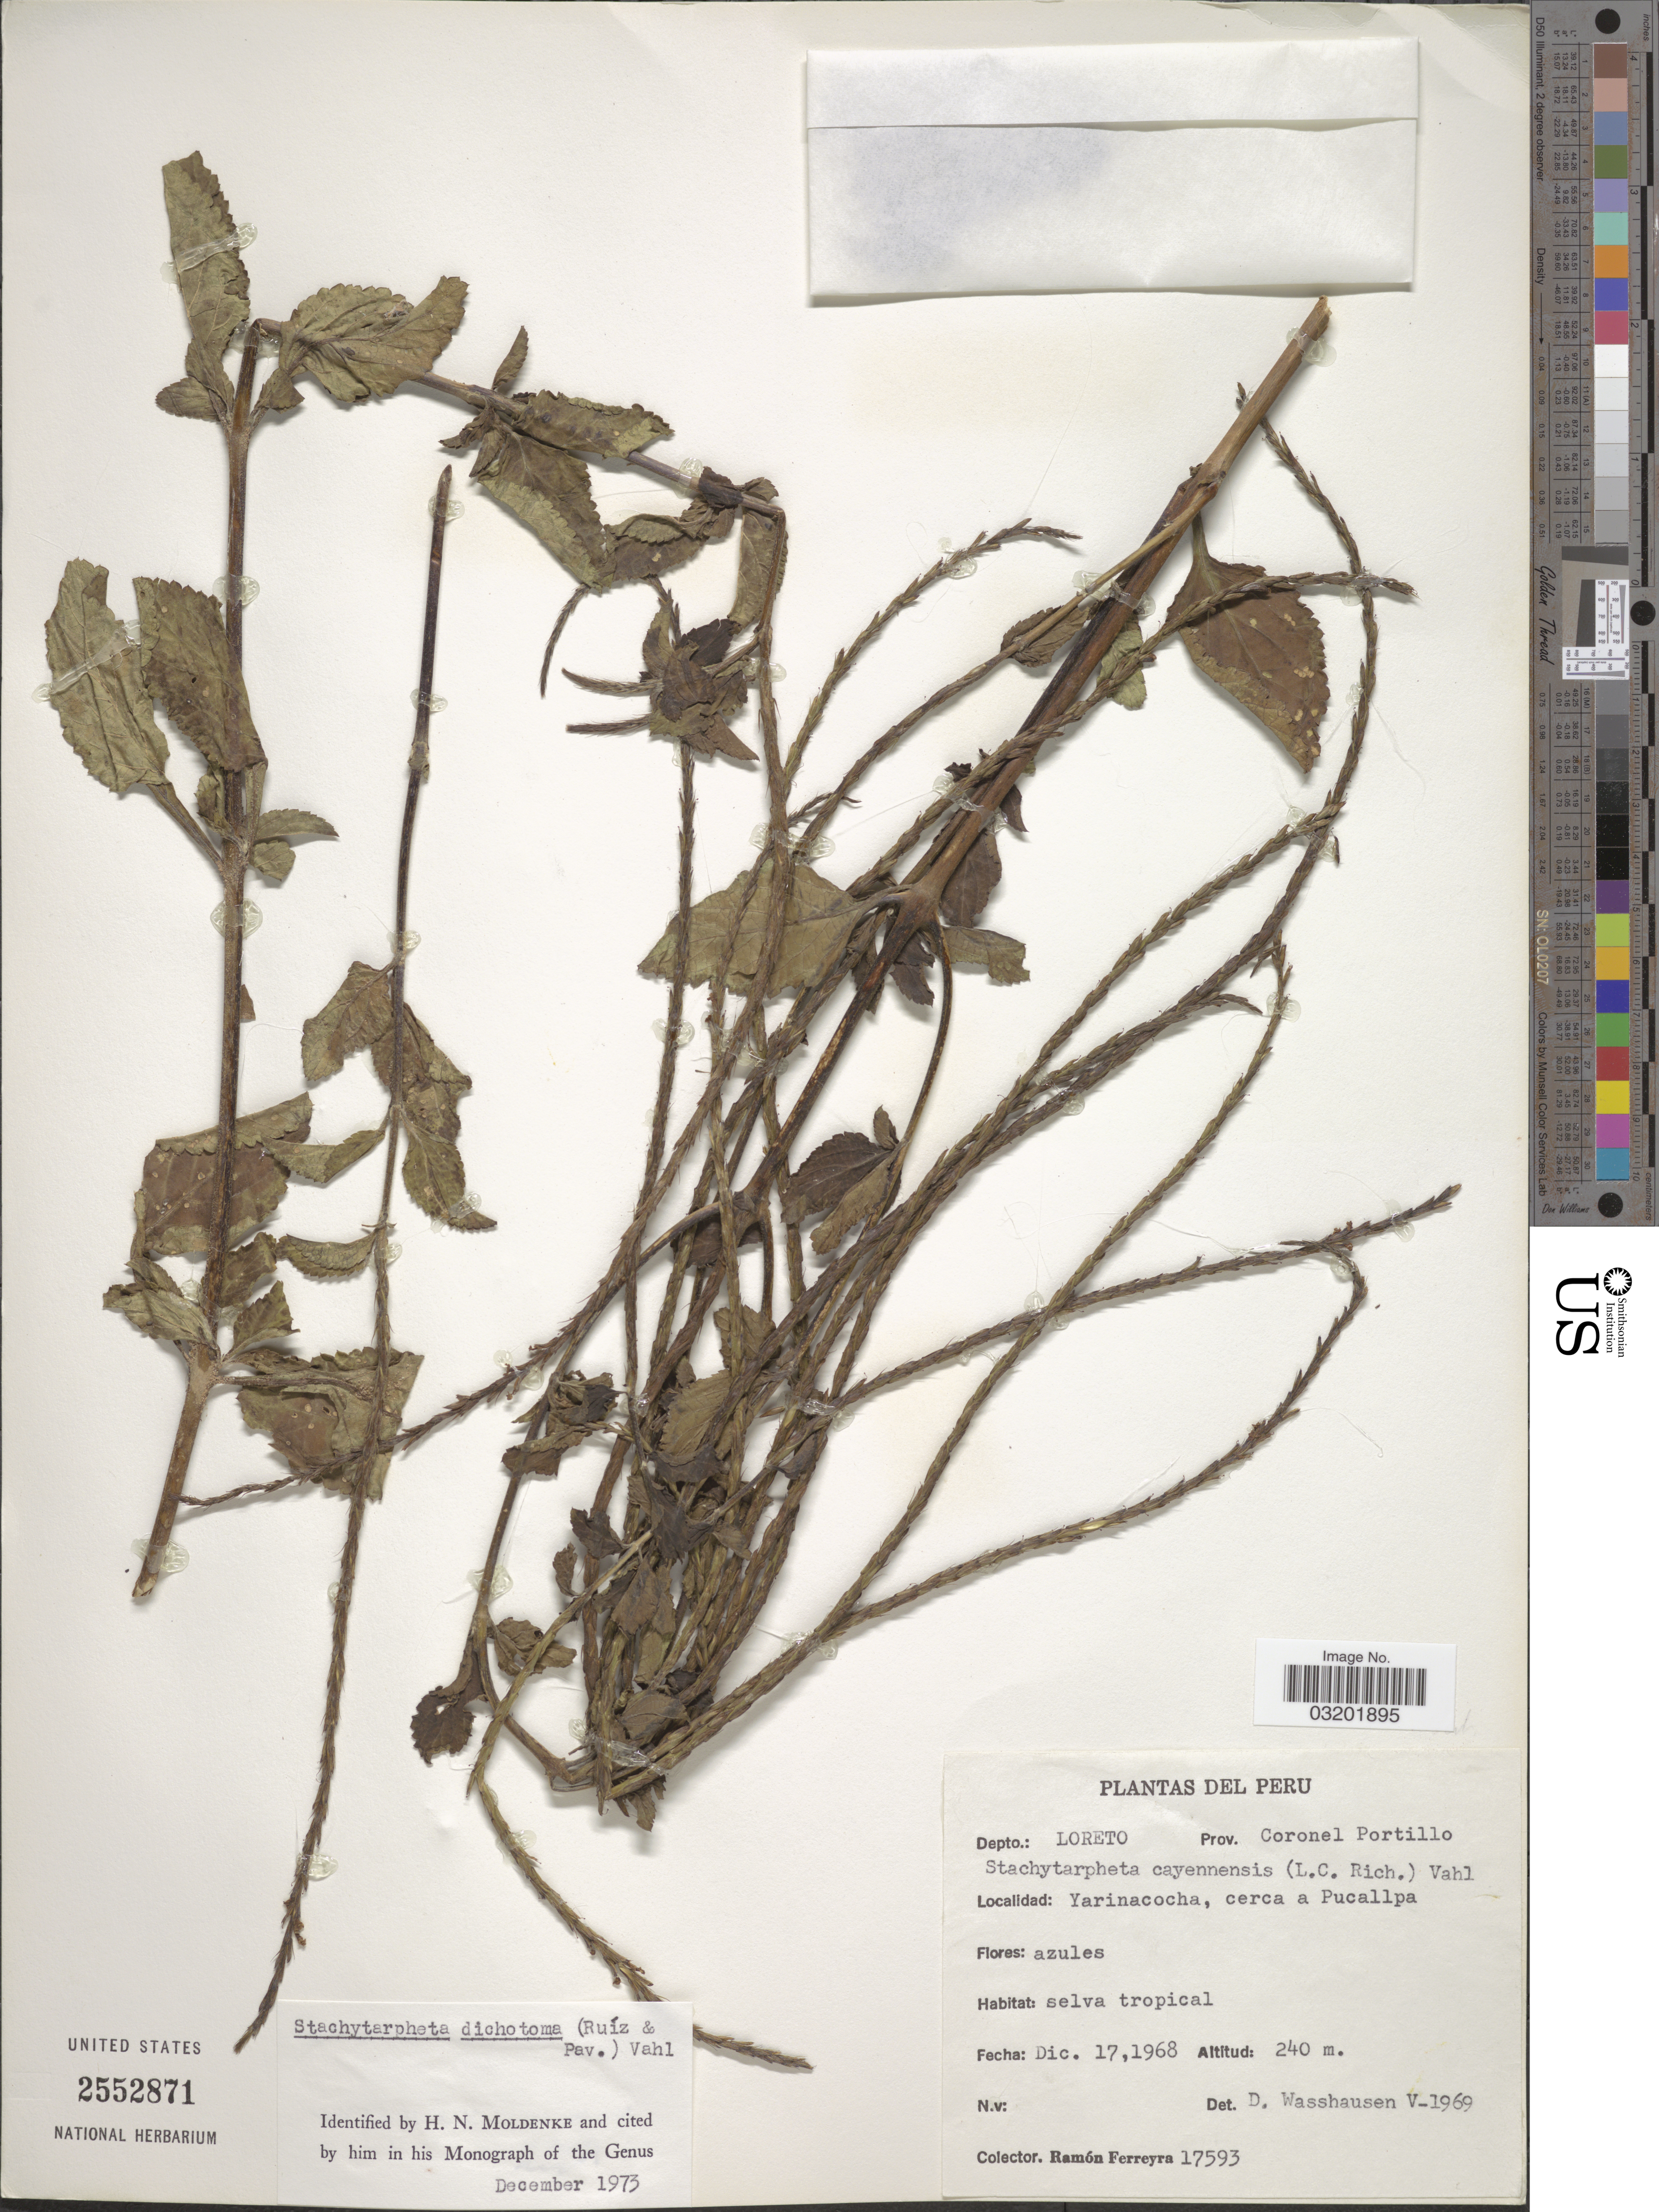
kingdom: Plantae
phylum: Tracheophyta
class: Magnoliopsida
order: Lamiales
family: Verbenaceae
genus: Stachytarpheta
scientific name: Stachytarpheta dichotoma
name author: (Ruiz & Pav.) Vahl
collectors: R. A. Ferreyra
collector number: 17593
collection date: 1968-12-17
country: Peru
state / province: Loreto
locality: Depto.: Loreto. Prov. Coronel Portillo. Yarinacocha, cerca a Pucallpa.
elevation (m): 240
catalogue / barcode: US 2552871